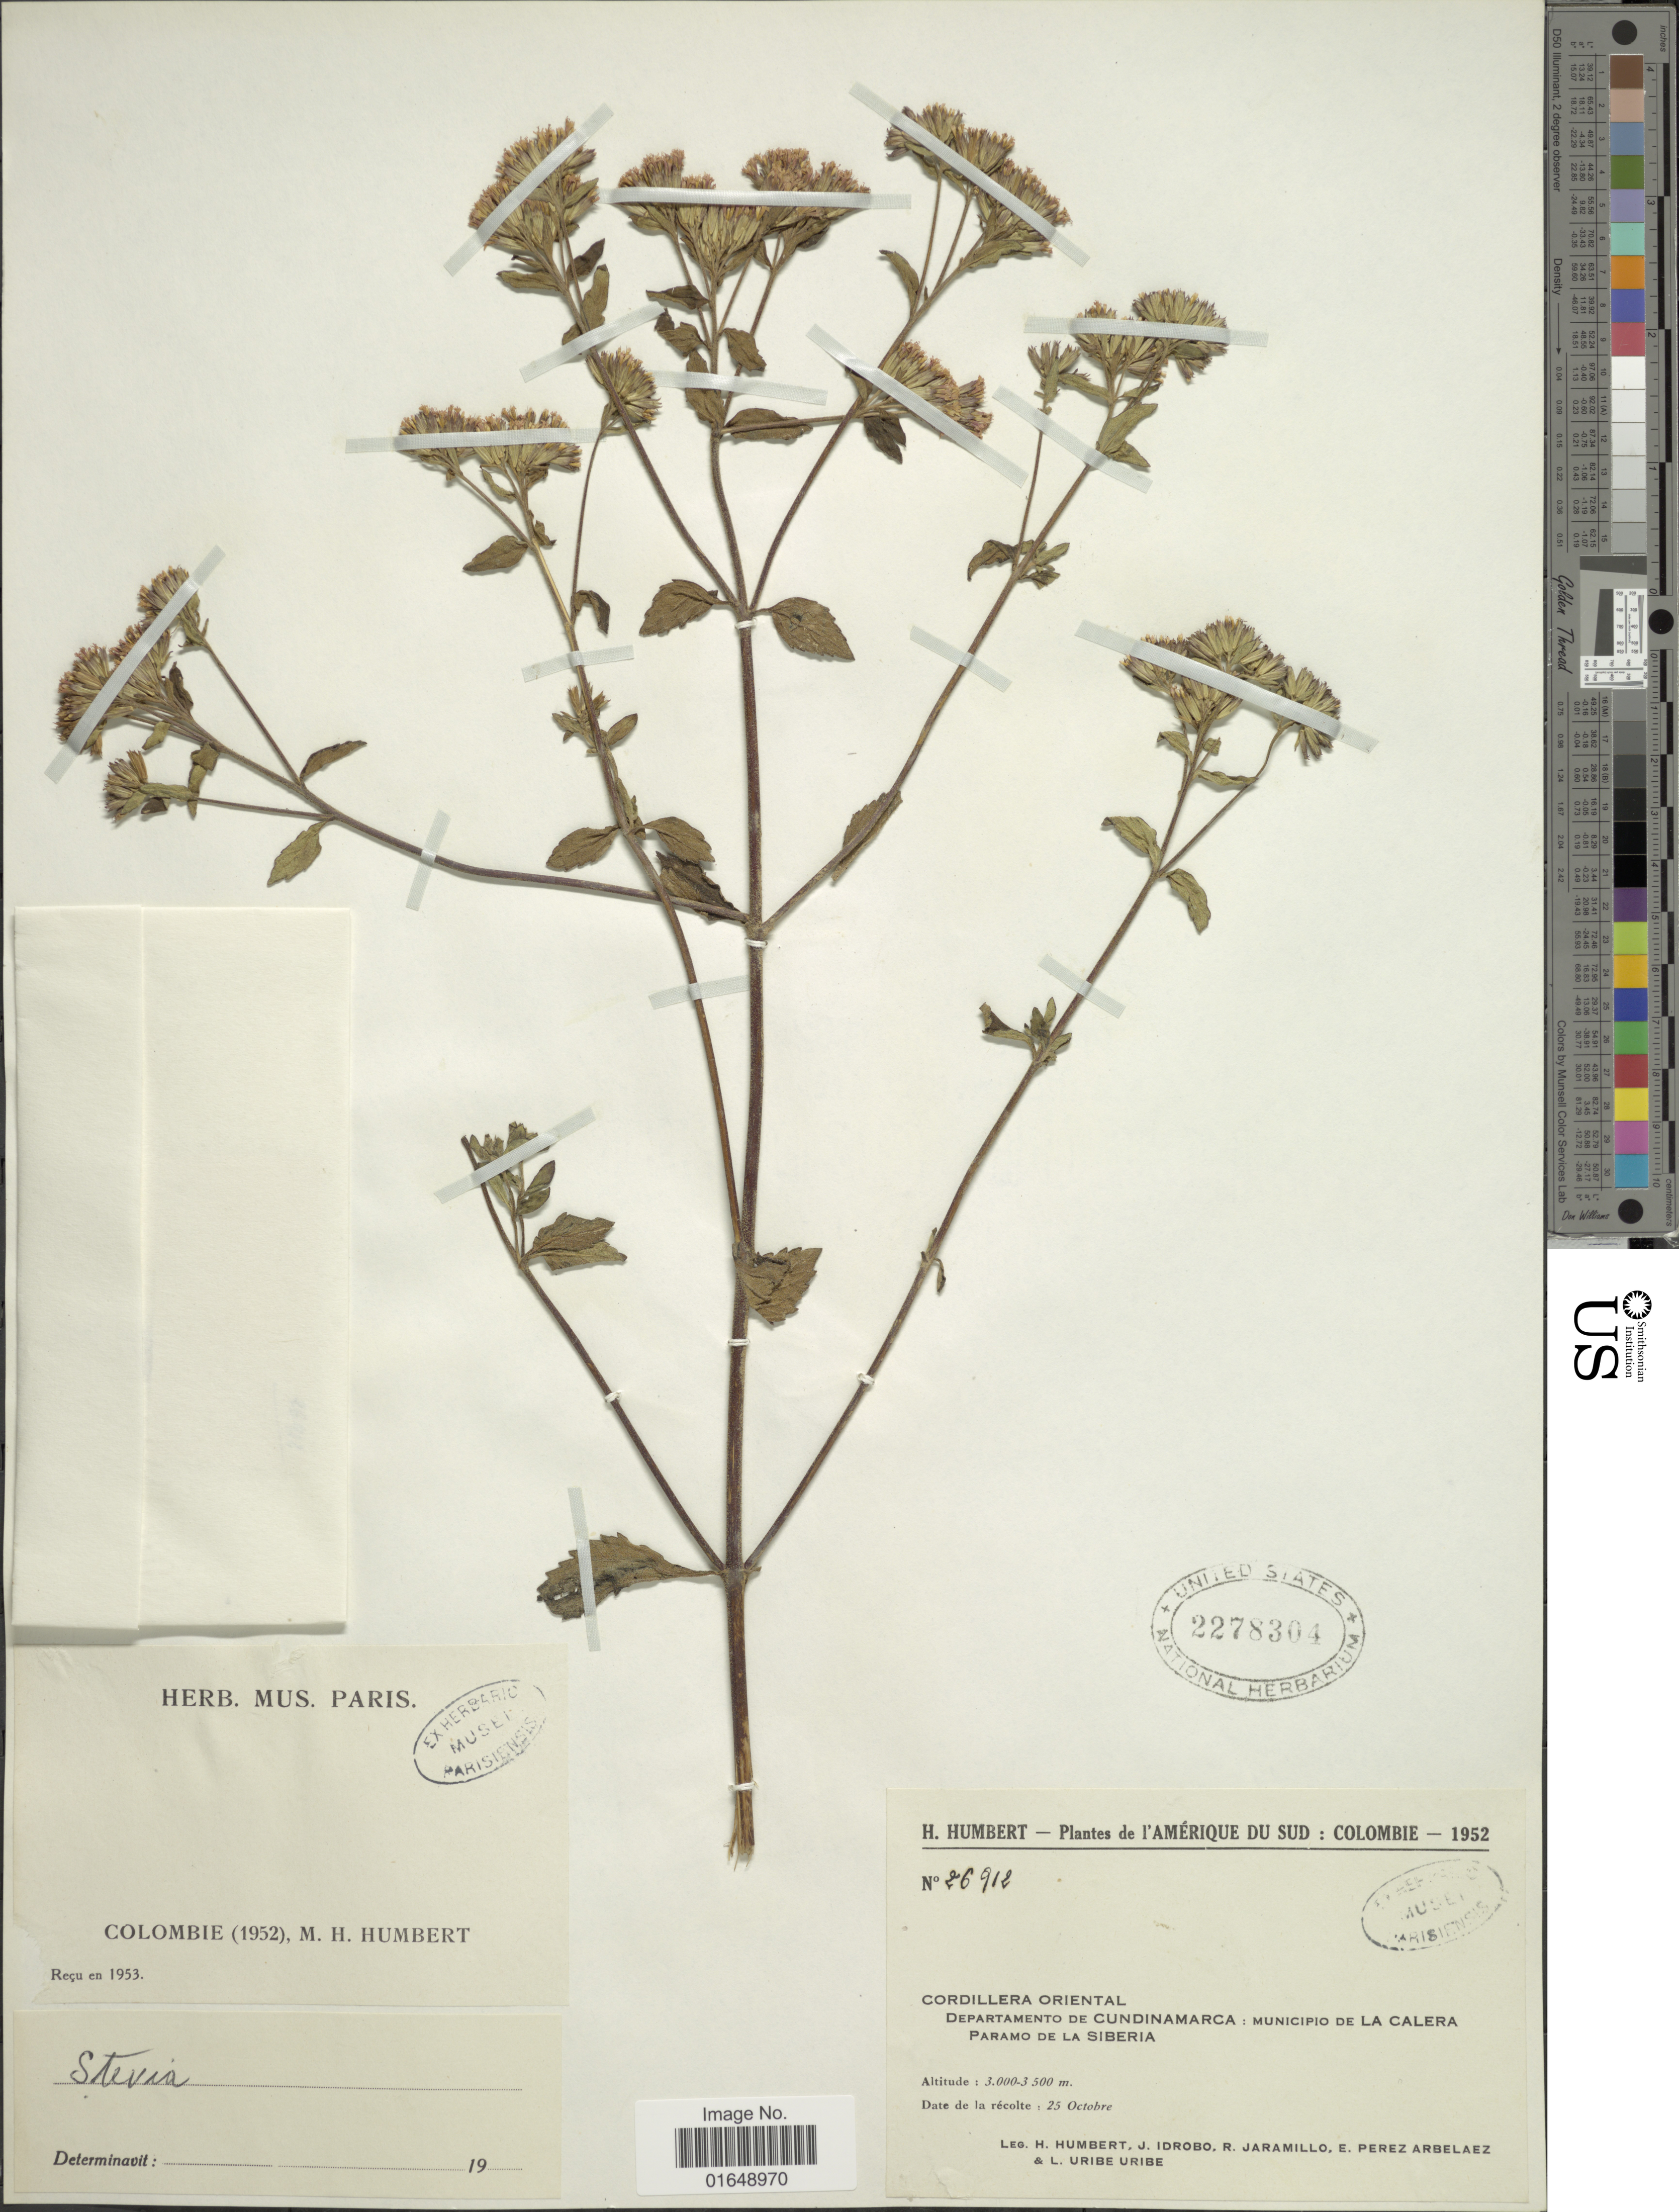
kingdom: Plantae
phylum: Tracheophyta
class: Magnoliopsida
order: Asterales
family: Asteraceae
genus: Stevia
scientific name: Stevia sp.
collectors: H. Humbert, J. M. Idrobo, R. Jaramillo M., E. Pérez Arbeláez & L. Uribe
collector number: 26912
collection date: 1952-10-25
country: Colombia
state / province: Cundinamarca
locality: Municipio de La Calera, Paramo de La Sierra, Cordillera Oriental.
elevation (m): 3000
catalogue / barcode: US 2278304